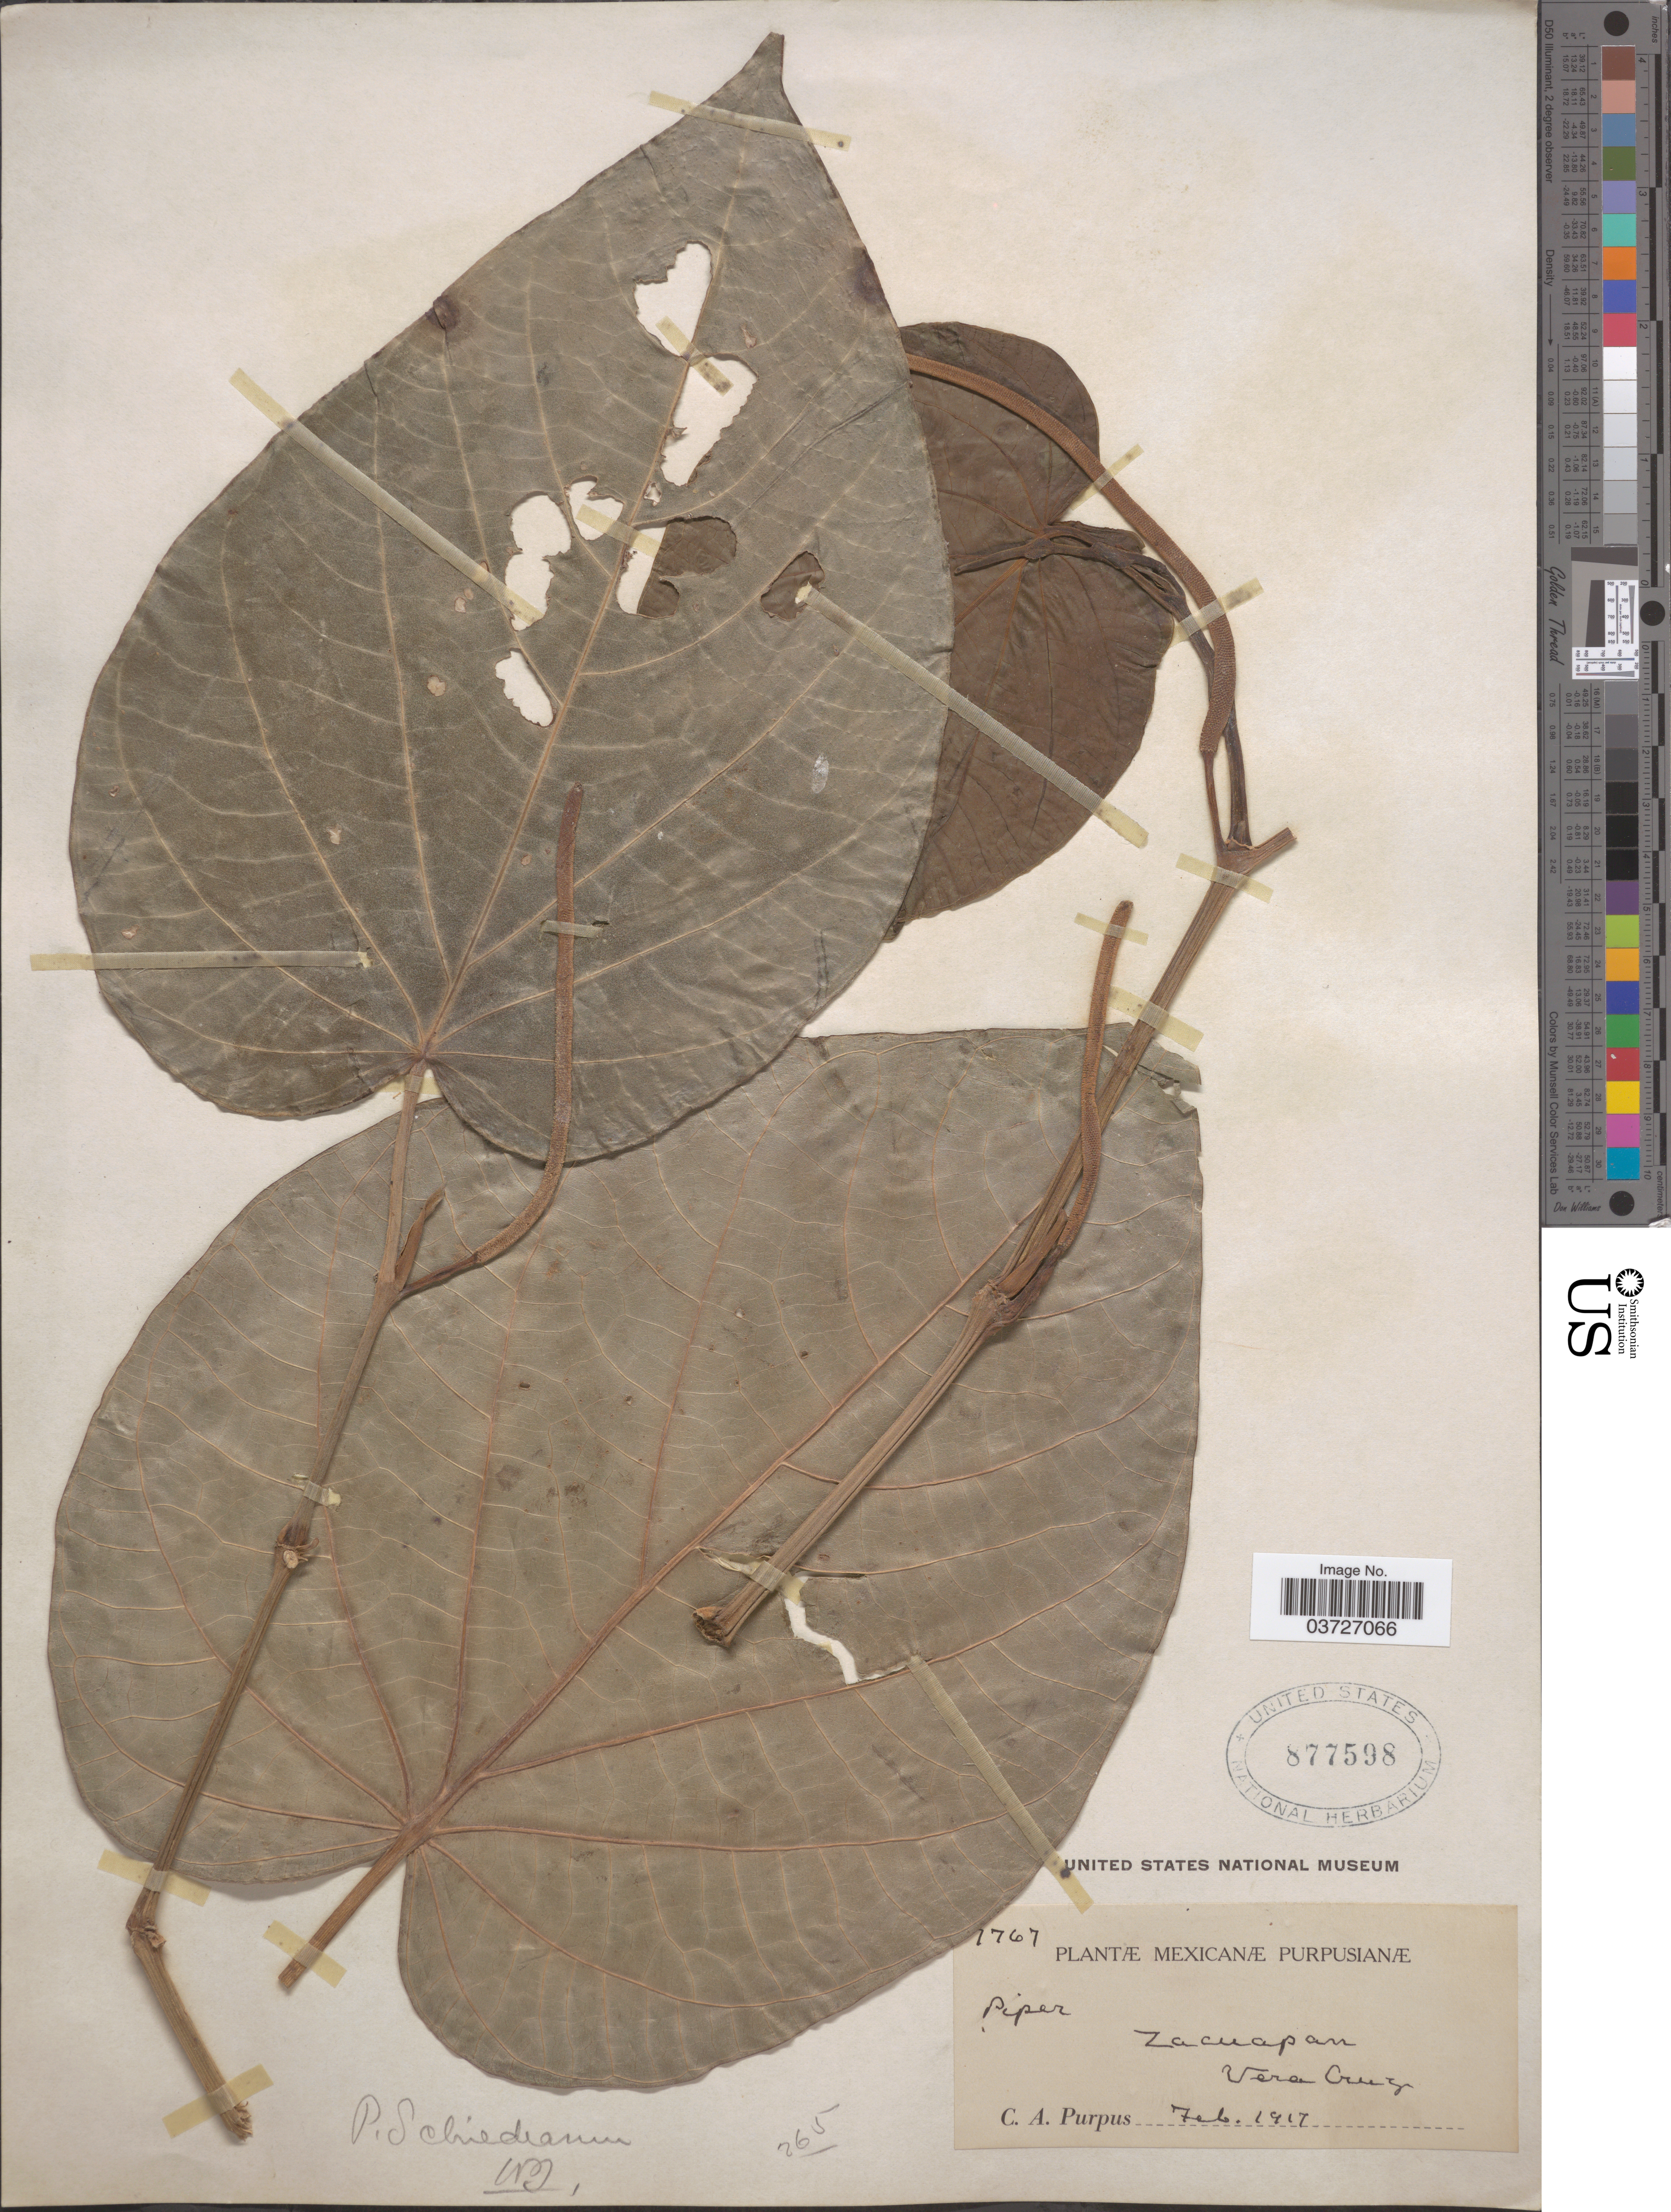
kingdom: Plantae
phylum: Tracheophyta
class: Magnoliopsida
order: Piperales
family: Piperaceae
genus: Piper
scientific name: Piper schiedeanum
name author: Steud.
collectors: C. A. Purpus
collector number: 1767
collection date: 1917-02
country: Mexico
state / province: Veracruz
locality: Zacuapan, Vera Cruz.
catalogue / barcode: US 877598